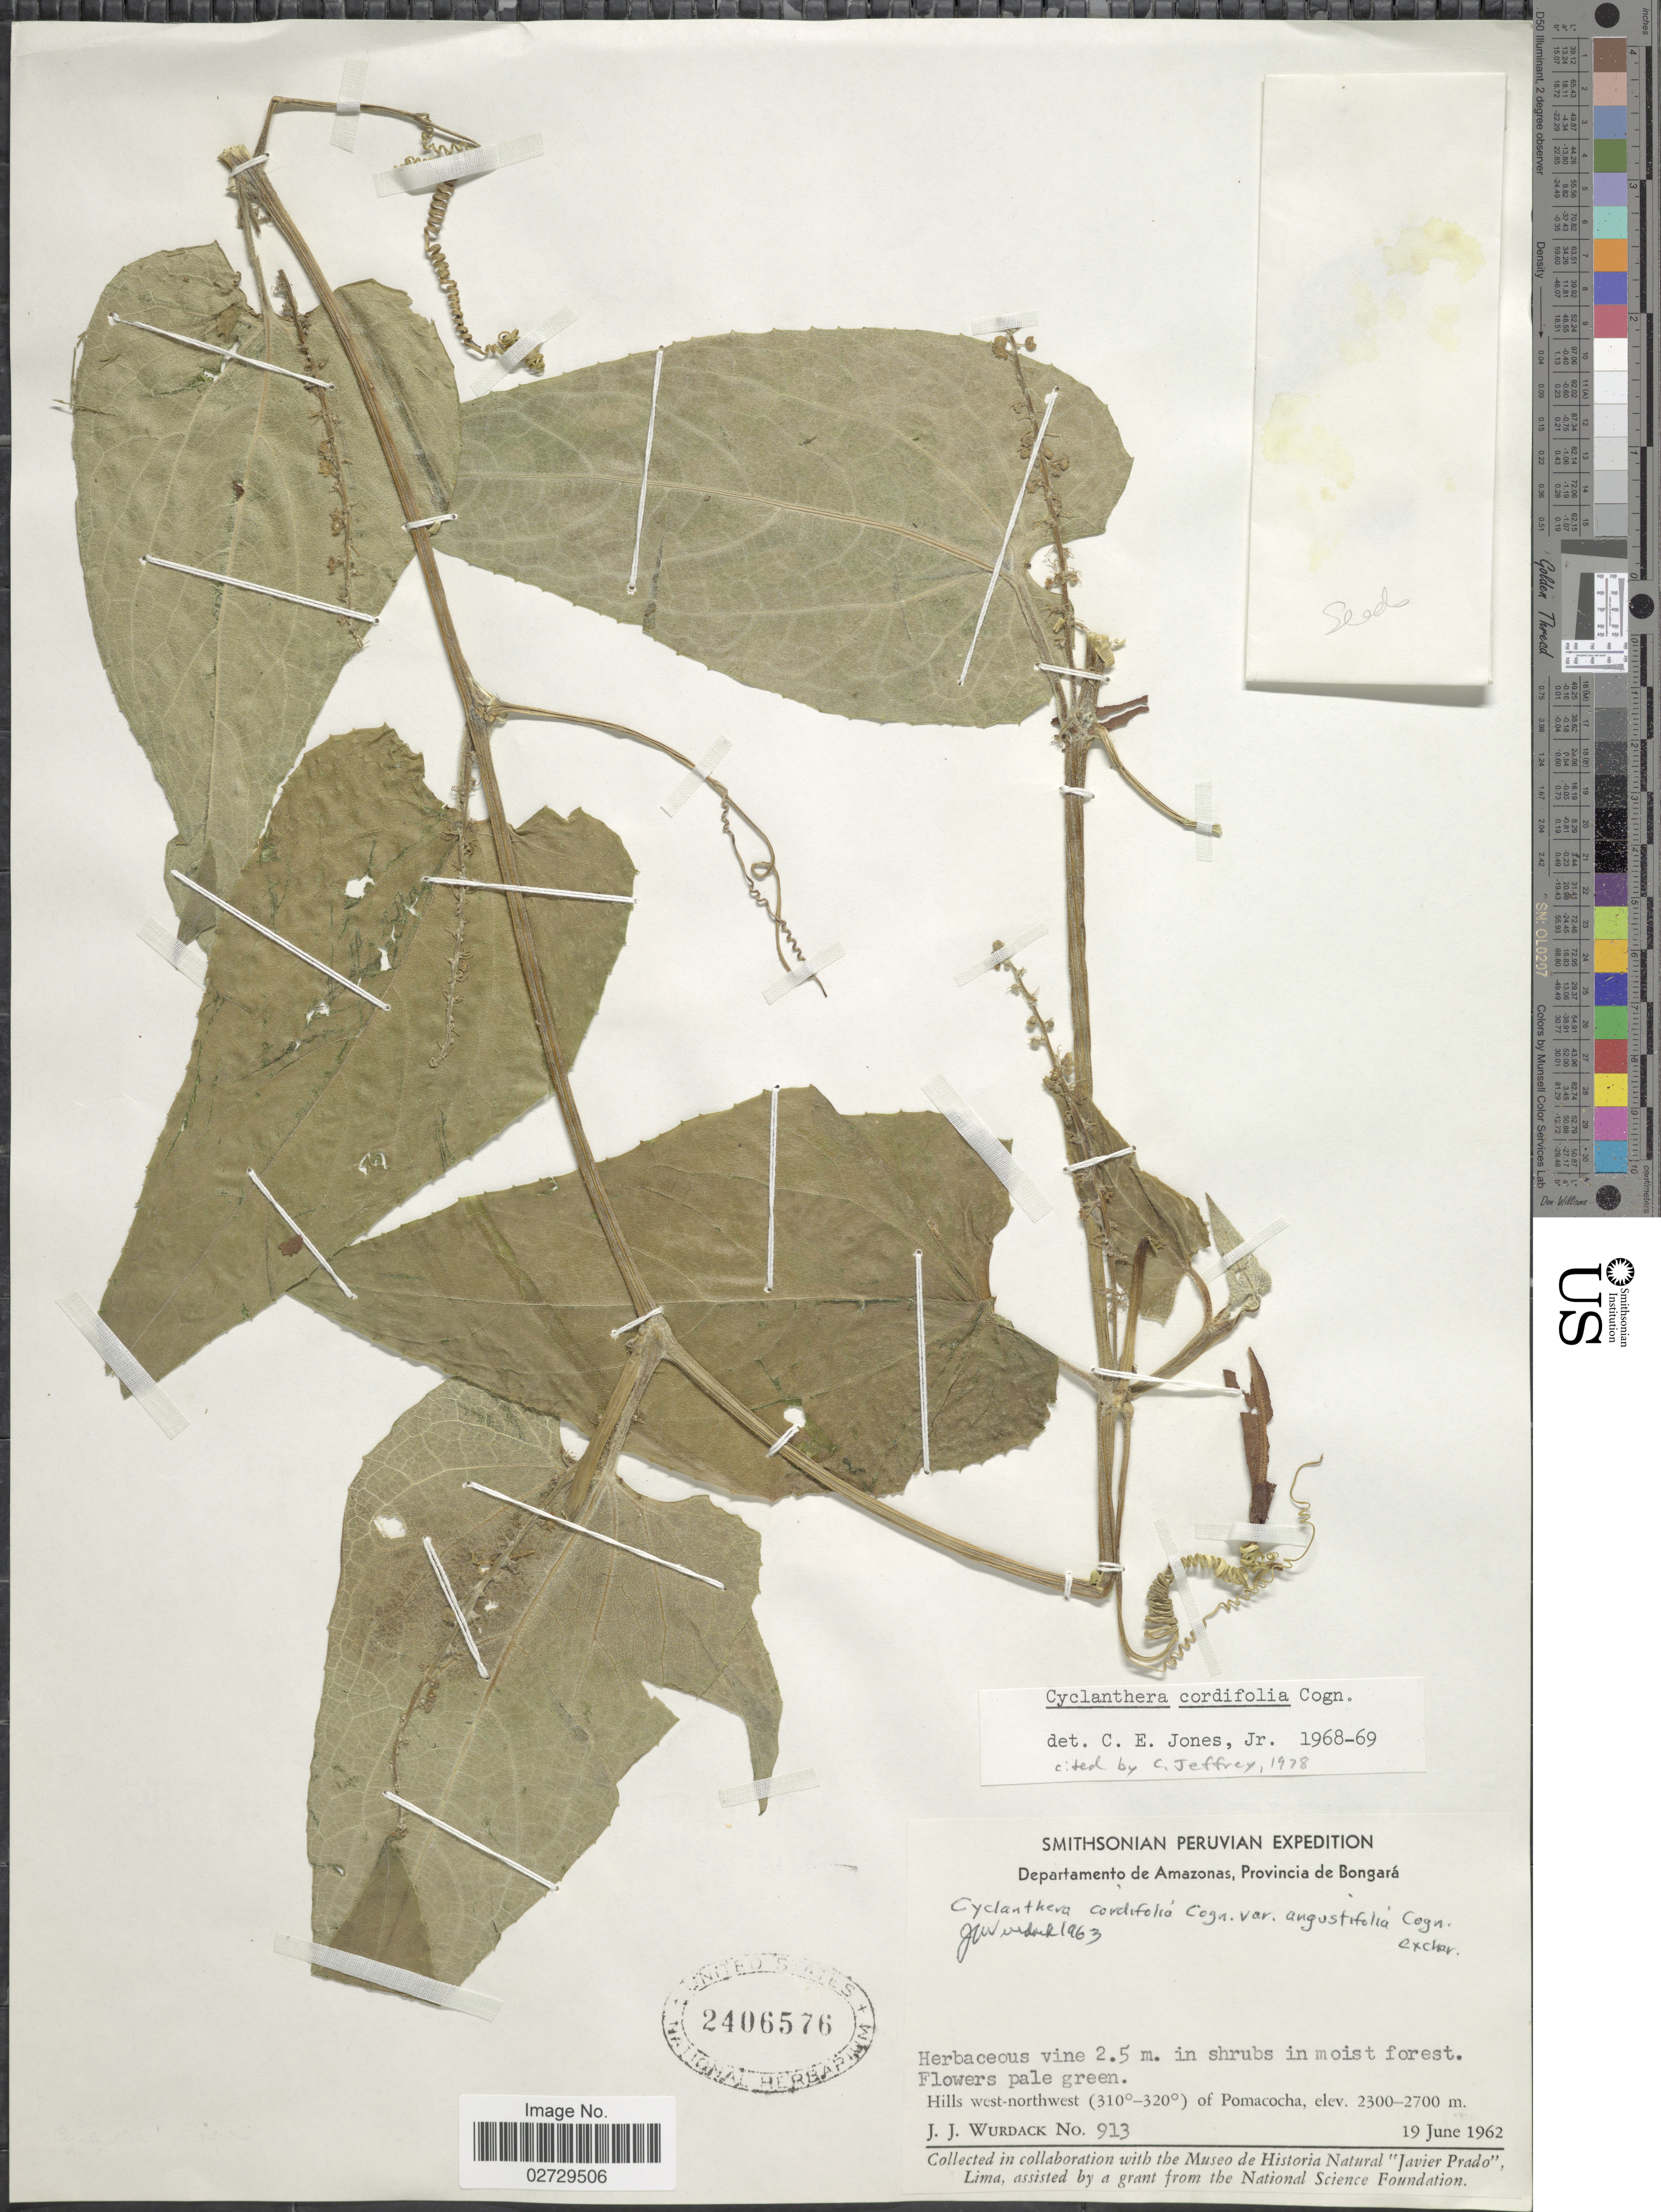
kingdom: Plantae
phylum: Tracheophyta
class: Magnoliopsida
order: Cucurbitales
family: Cucurbitaceae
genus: Cyclanthera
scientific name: Cyclanthera cordifolia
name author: Cogn.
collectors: J. J. Wurdack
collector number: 913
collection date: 1962-06-19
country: Peru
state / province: Amazonas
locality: Departamento de Amazonas, Provincia de Bongara. Hill west-northwest (310 degrees- 320 degrees) of Pomacocha.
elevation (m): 2300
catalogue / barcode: US 2406576